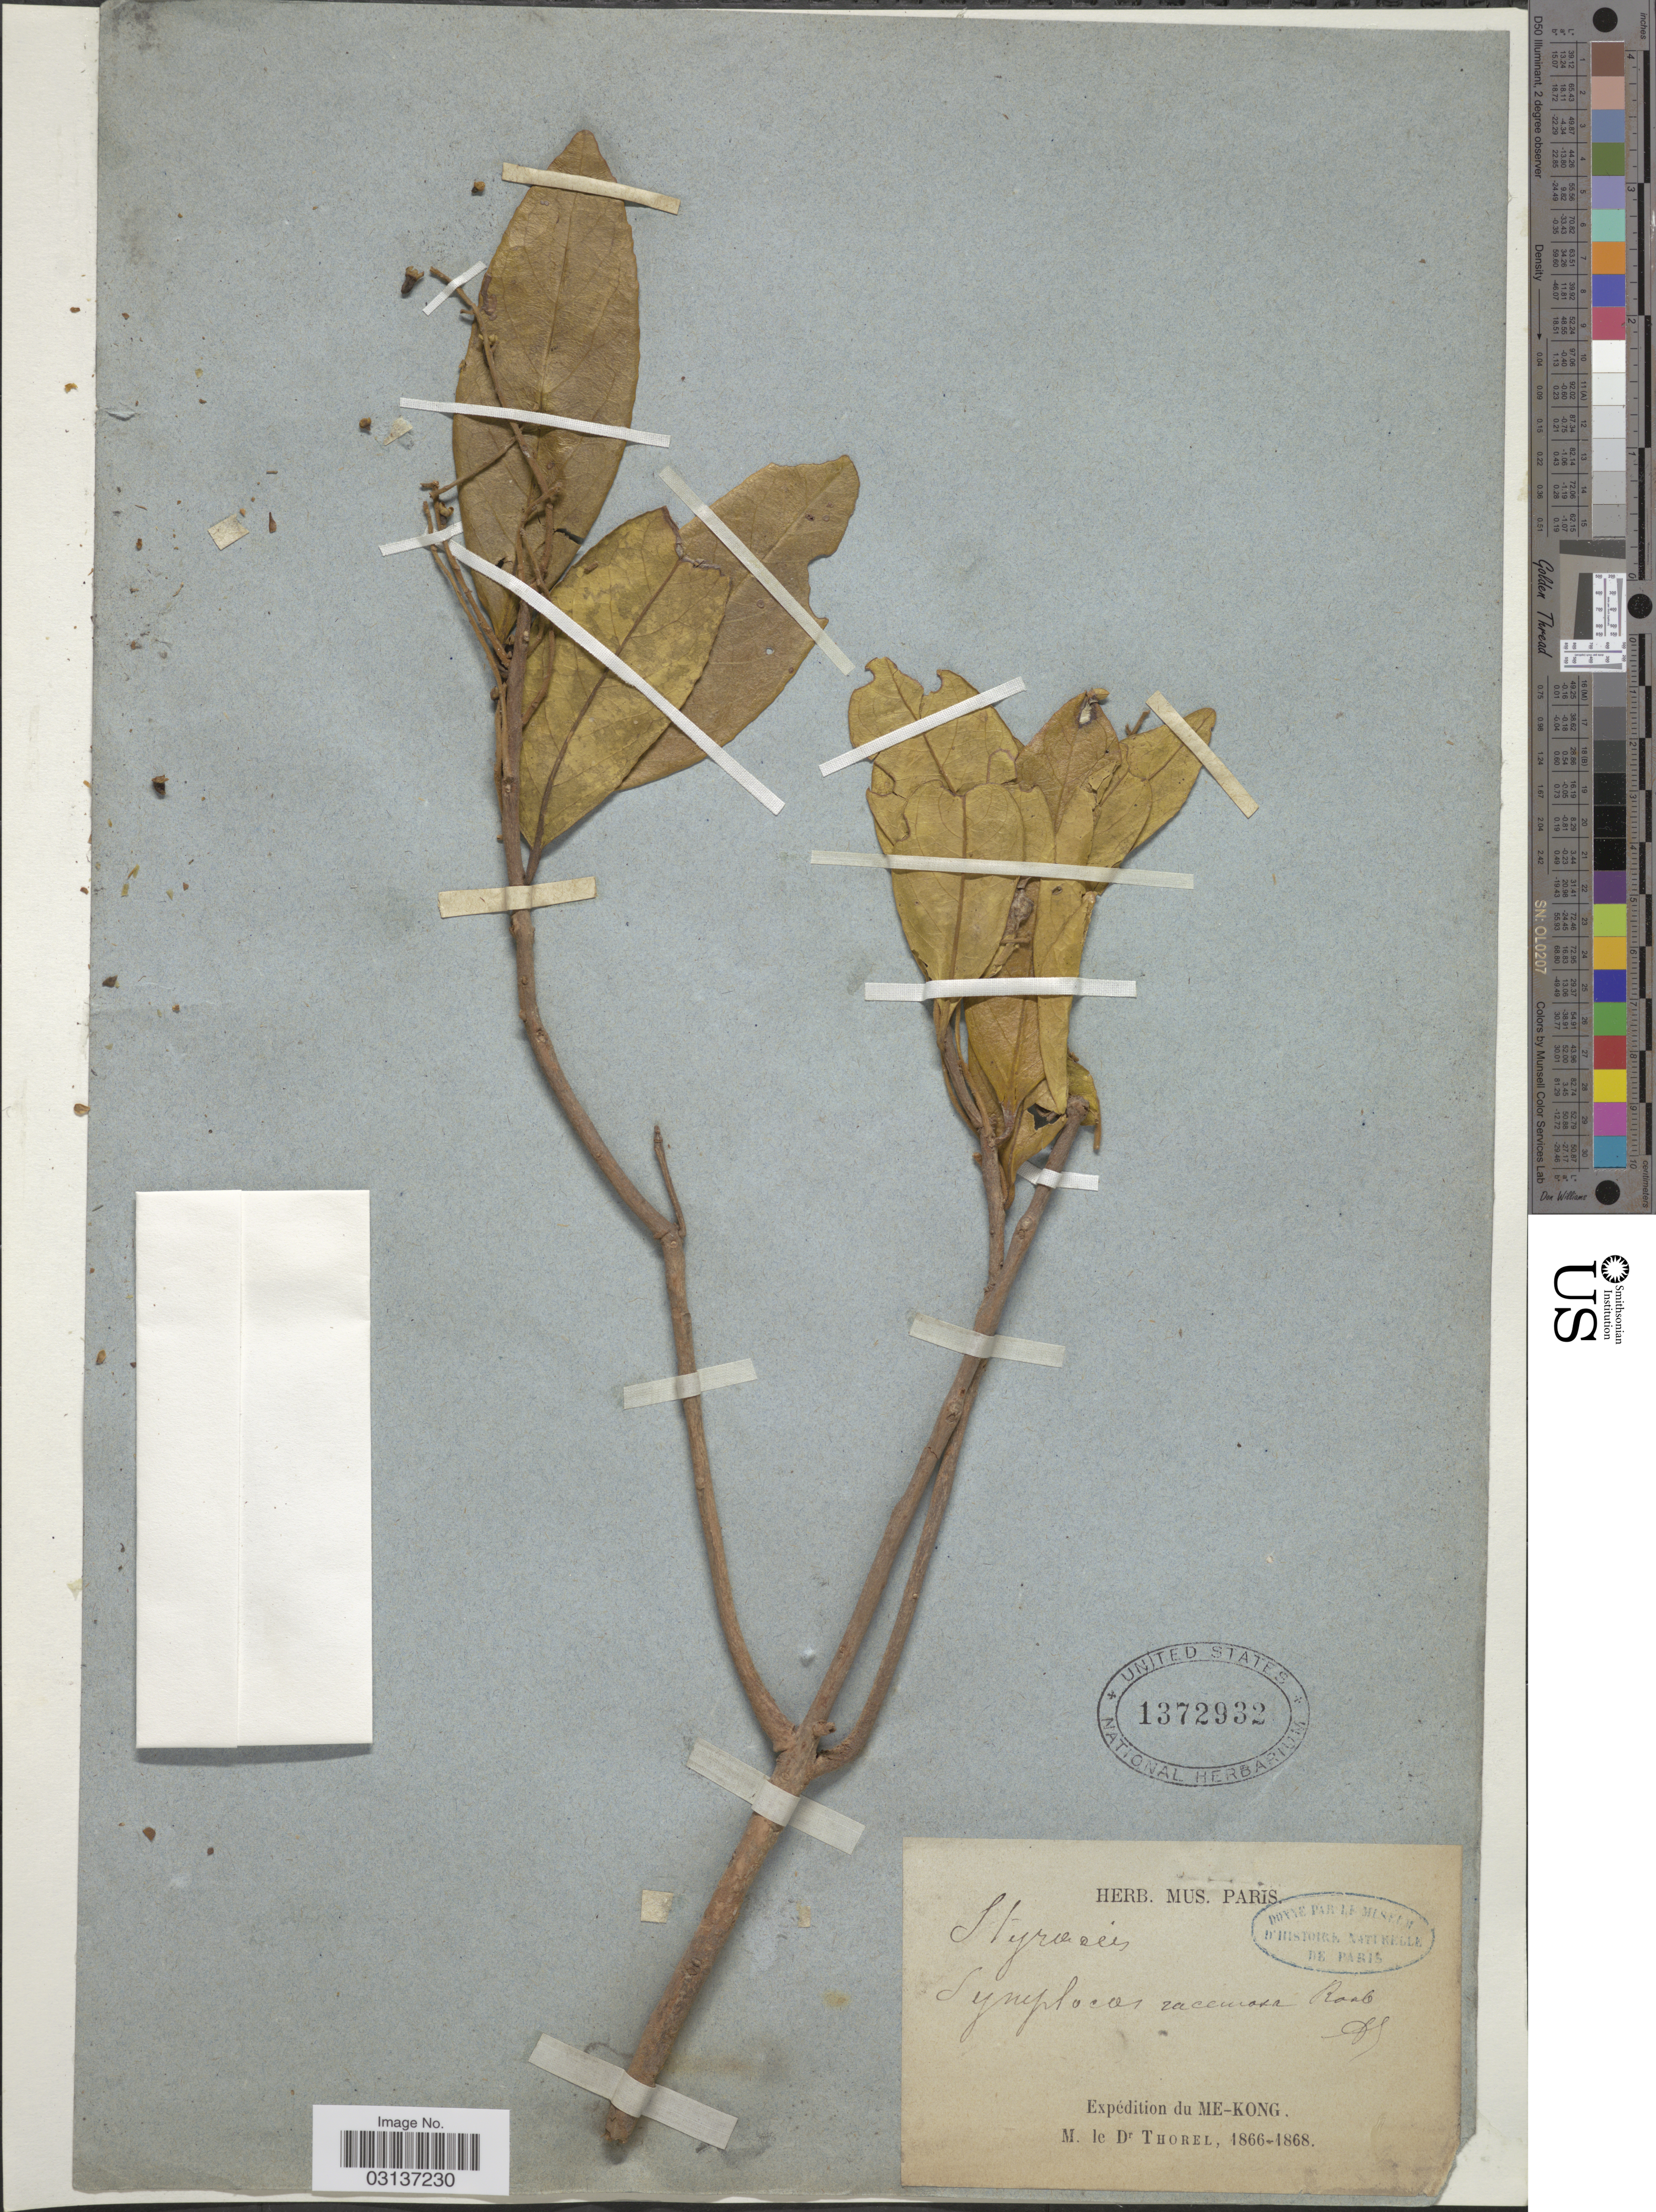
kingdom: Plantae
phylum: Tracheophyta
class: Magnoliopsida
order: Ericales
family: Symplocaceae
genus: Symplocos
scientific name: Symplocos racemosa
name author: Roxb.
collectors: Thorel, M. "M. [=Monsieur] Thorel" DO NOT USE (error for C. Thorel)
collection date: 1866/1868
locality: Me-Kong.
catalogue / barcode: US 1372932